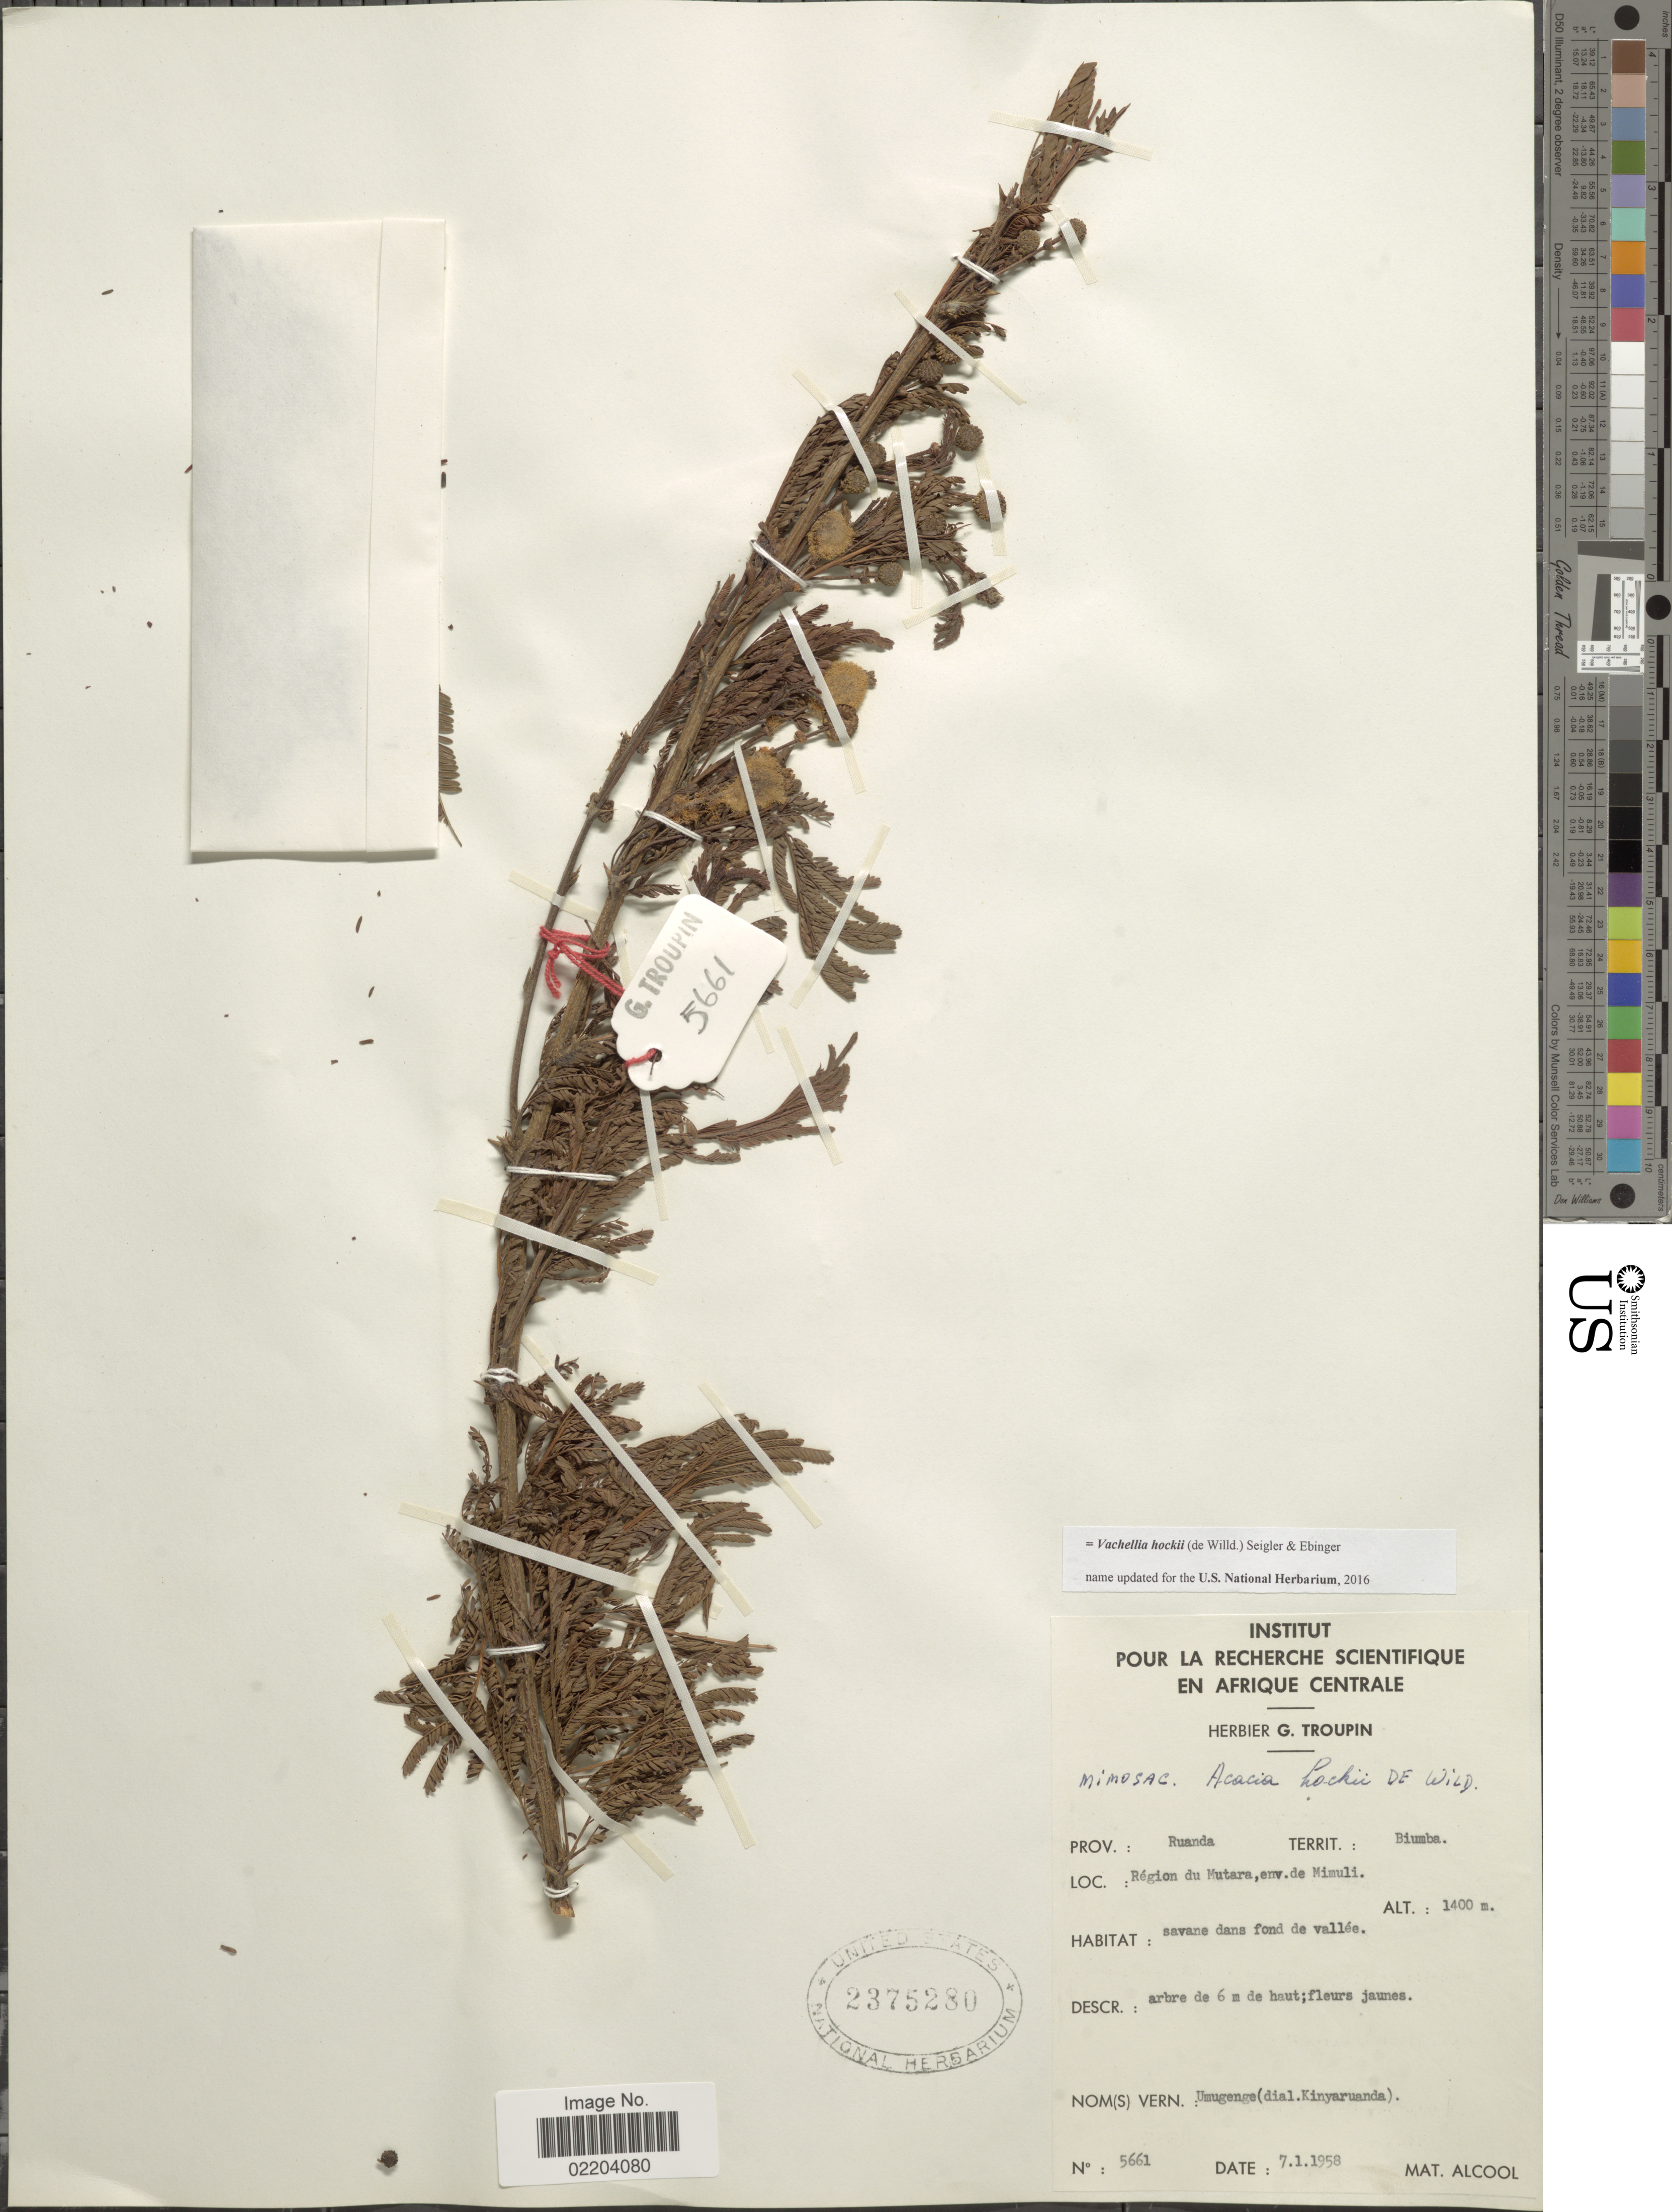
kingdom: Plantae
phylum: Tracheophyta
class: Magnoliopsida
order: Fabales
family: Fabaceae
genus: Vachellia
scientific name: Vachellia hockii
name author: (De Wild.) Seigler & Ebinger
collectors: M. Alcool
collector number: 5661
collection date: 1958-01-07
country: Rwanda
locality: Prov.: Ruanda. Territ.: Biumba. Région du Mutara, env. de Mimuli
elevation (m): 1400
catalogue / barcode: US 2375280